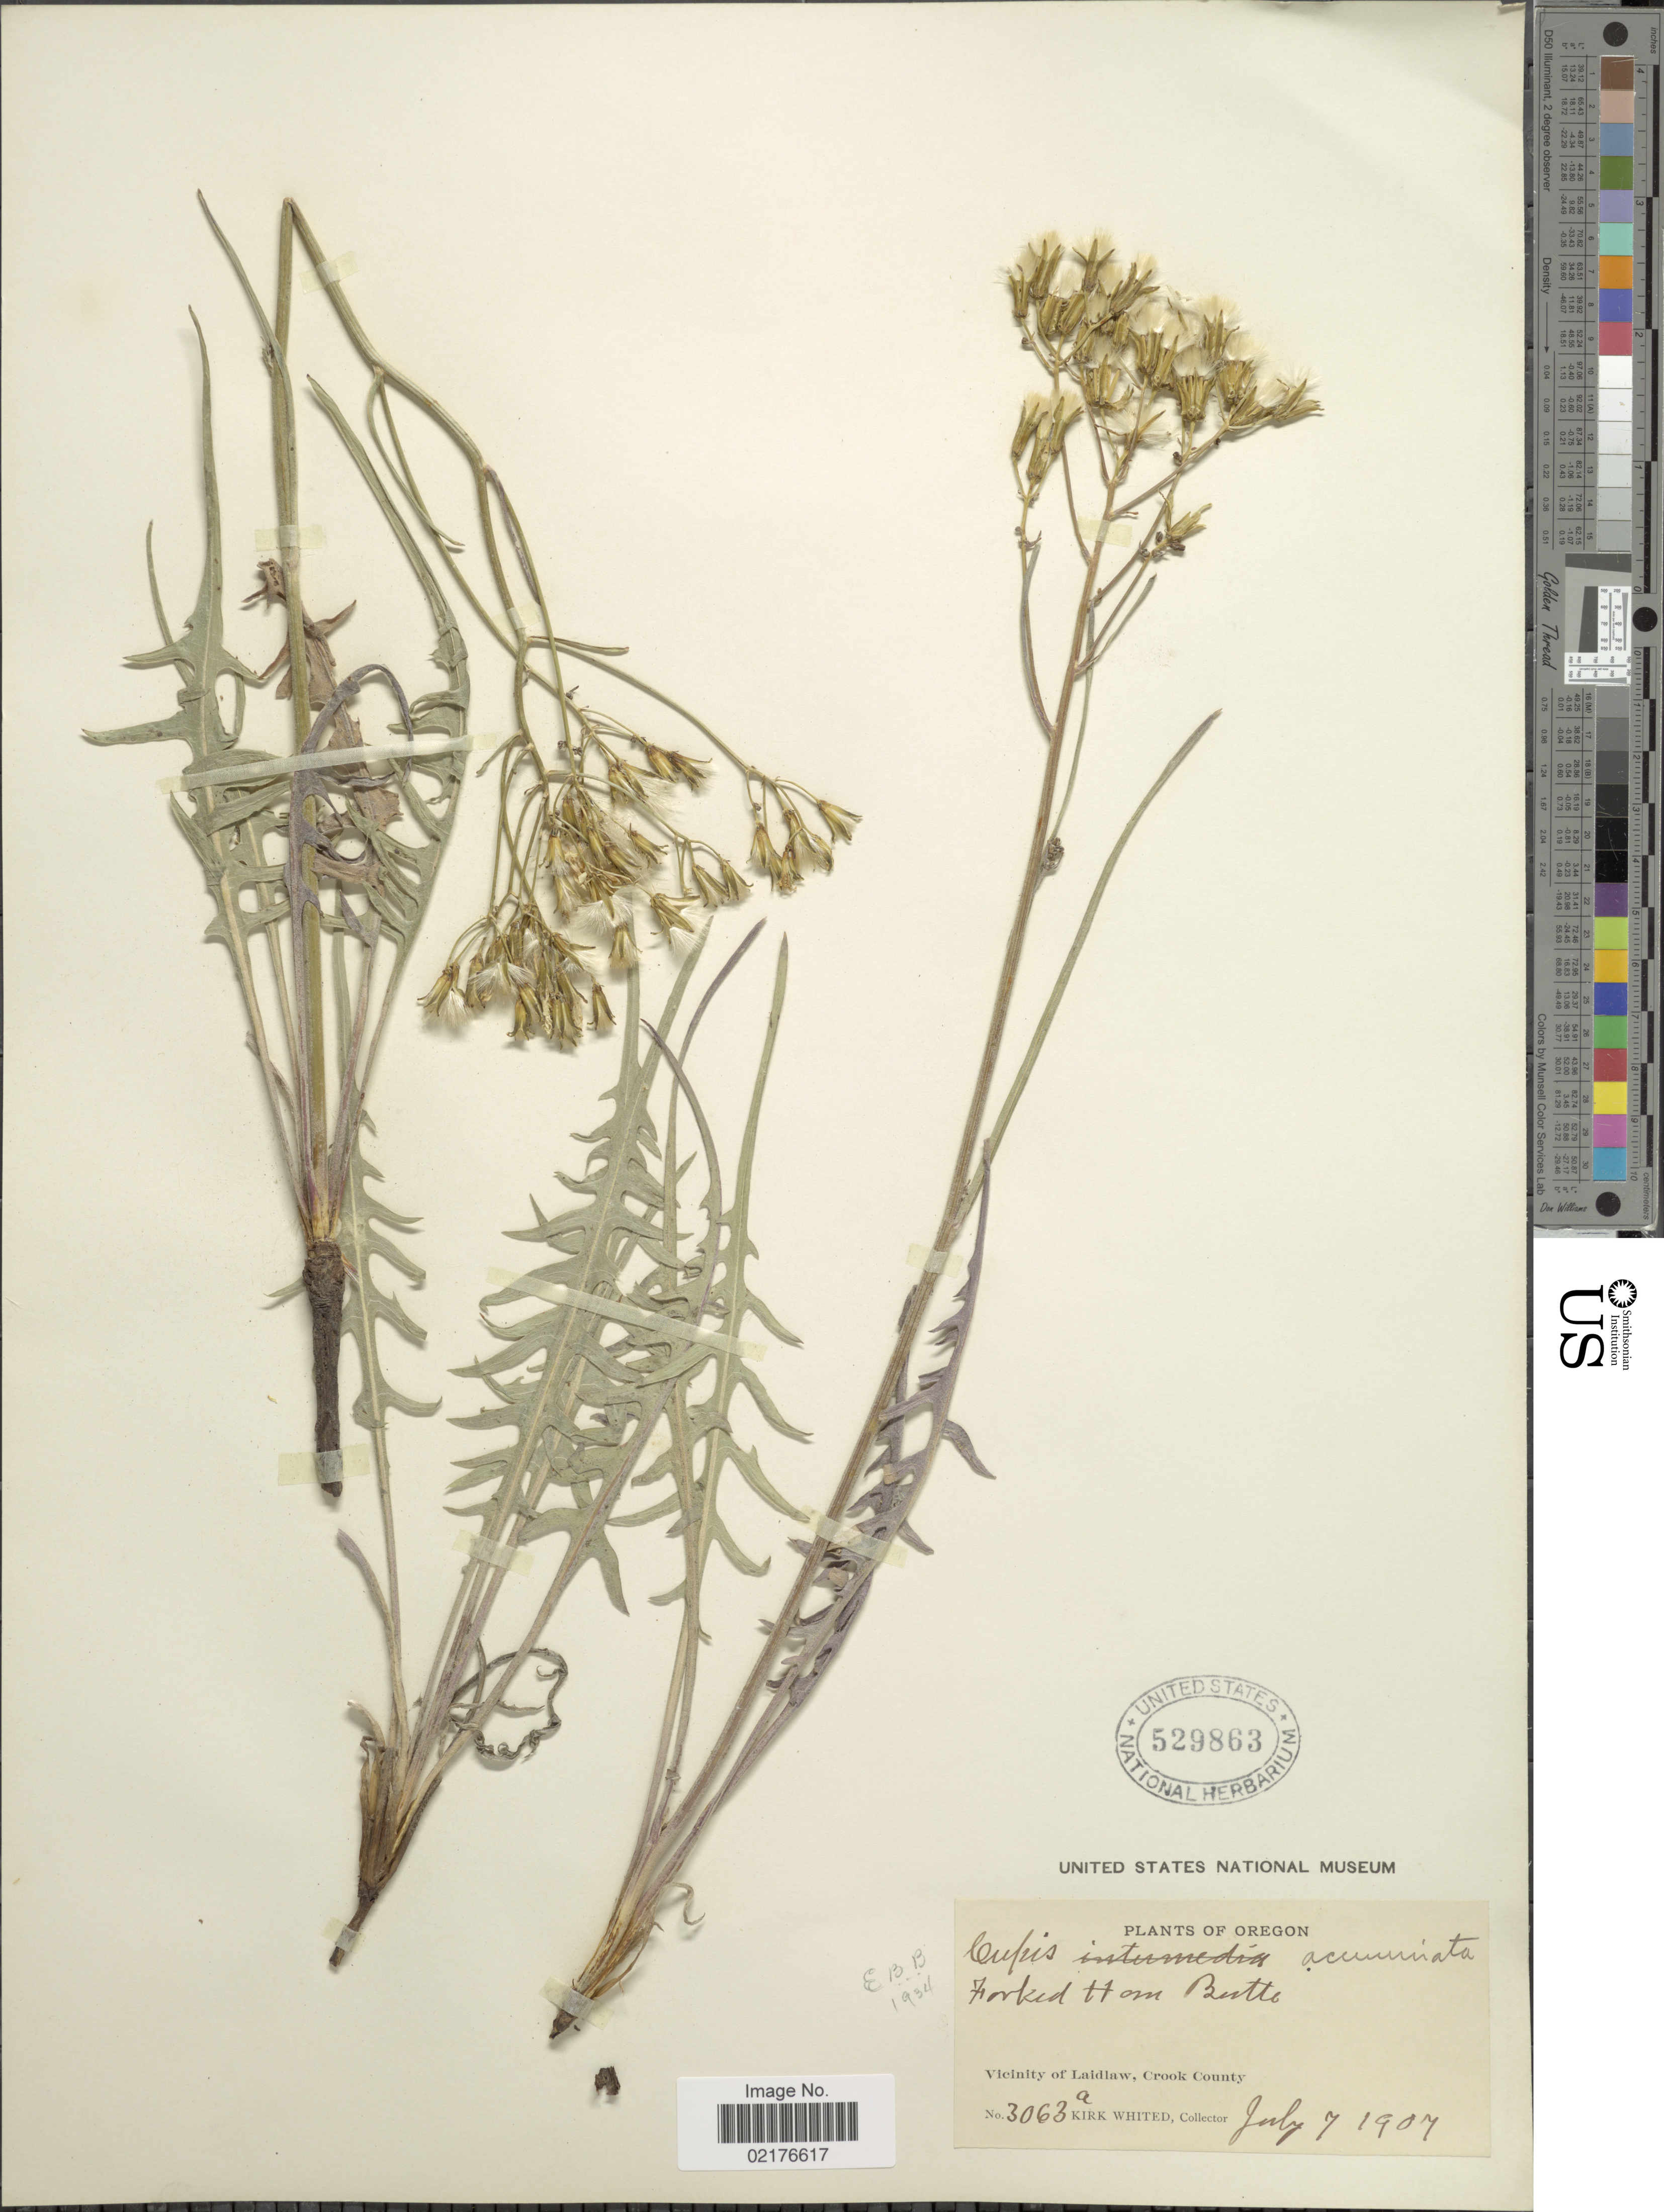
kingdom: Plantae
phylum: Tracheophyta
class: Magnoliopsida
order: Asterales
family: Asteraceae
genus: Crepis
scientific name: Crepis acuminata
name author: Nutt.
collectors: K. Whited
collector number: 3063a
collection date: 1907-07-07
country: United States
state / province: Oregon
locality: Vicinity of Laidlaw, Crook County, Forked Horn Butte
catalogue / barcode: US 529863